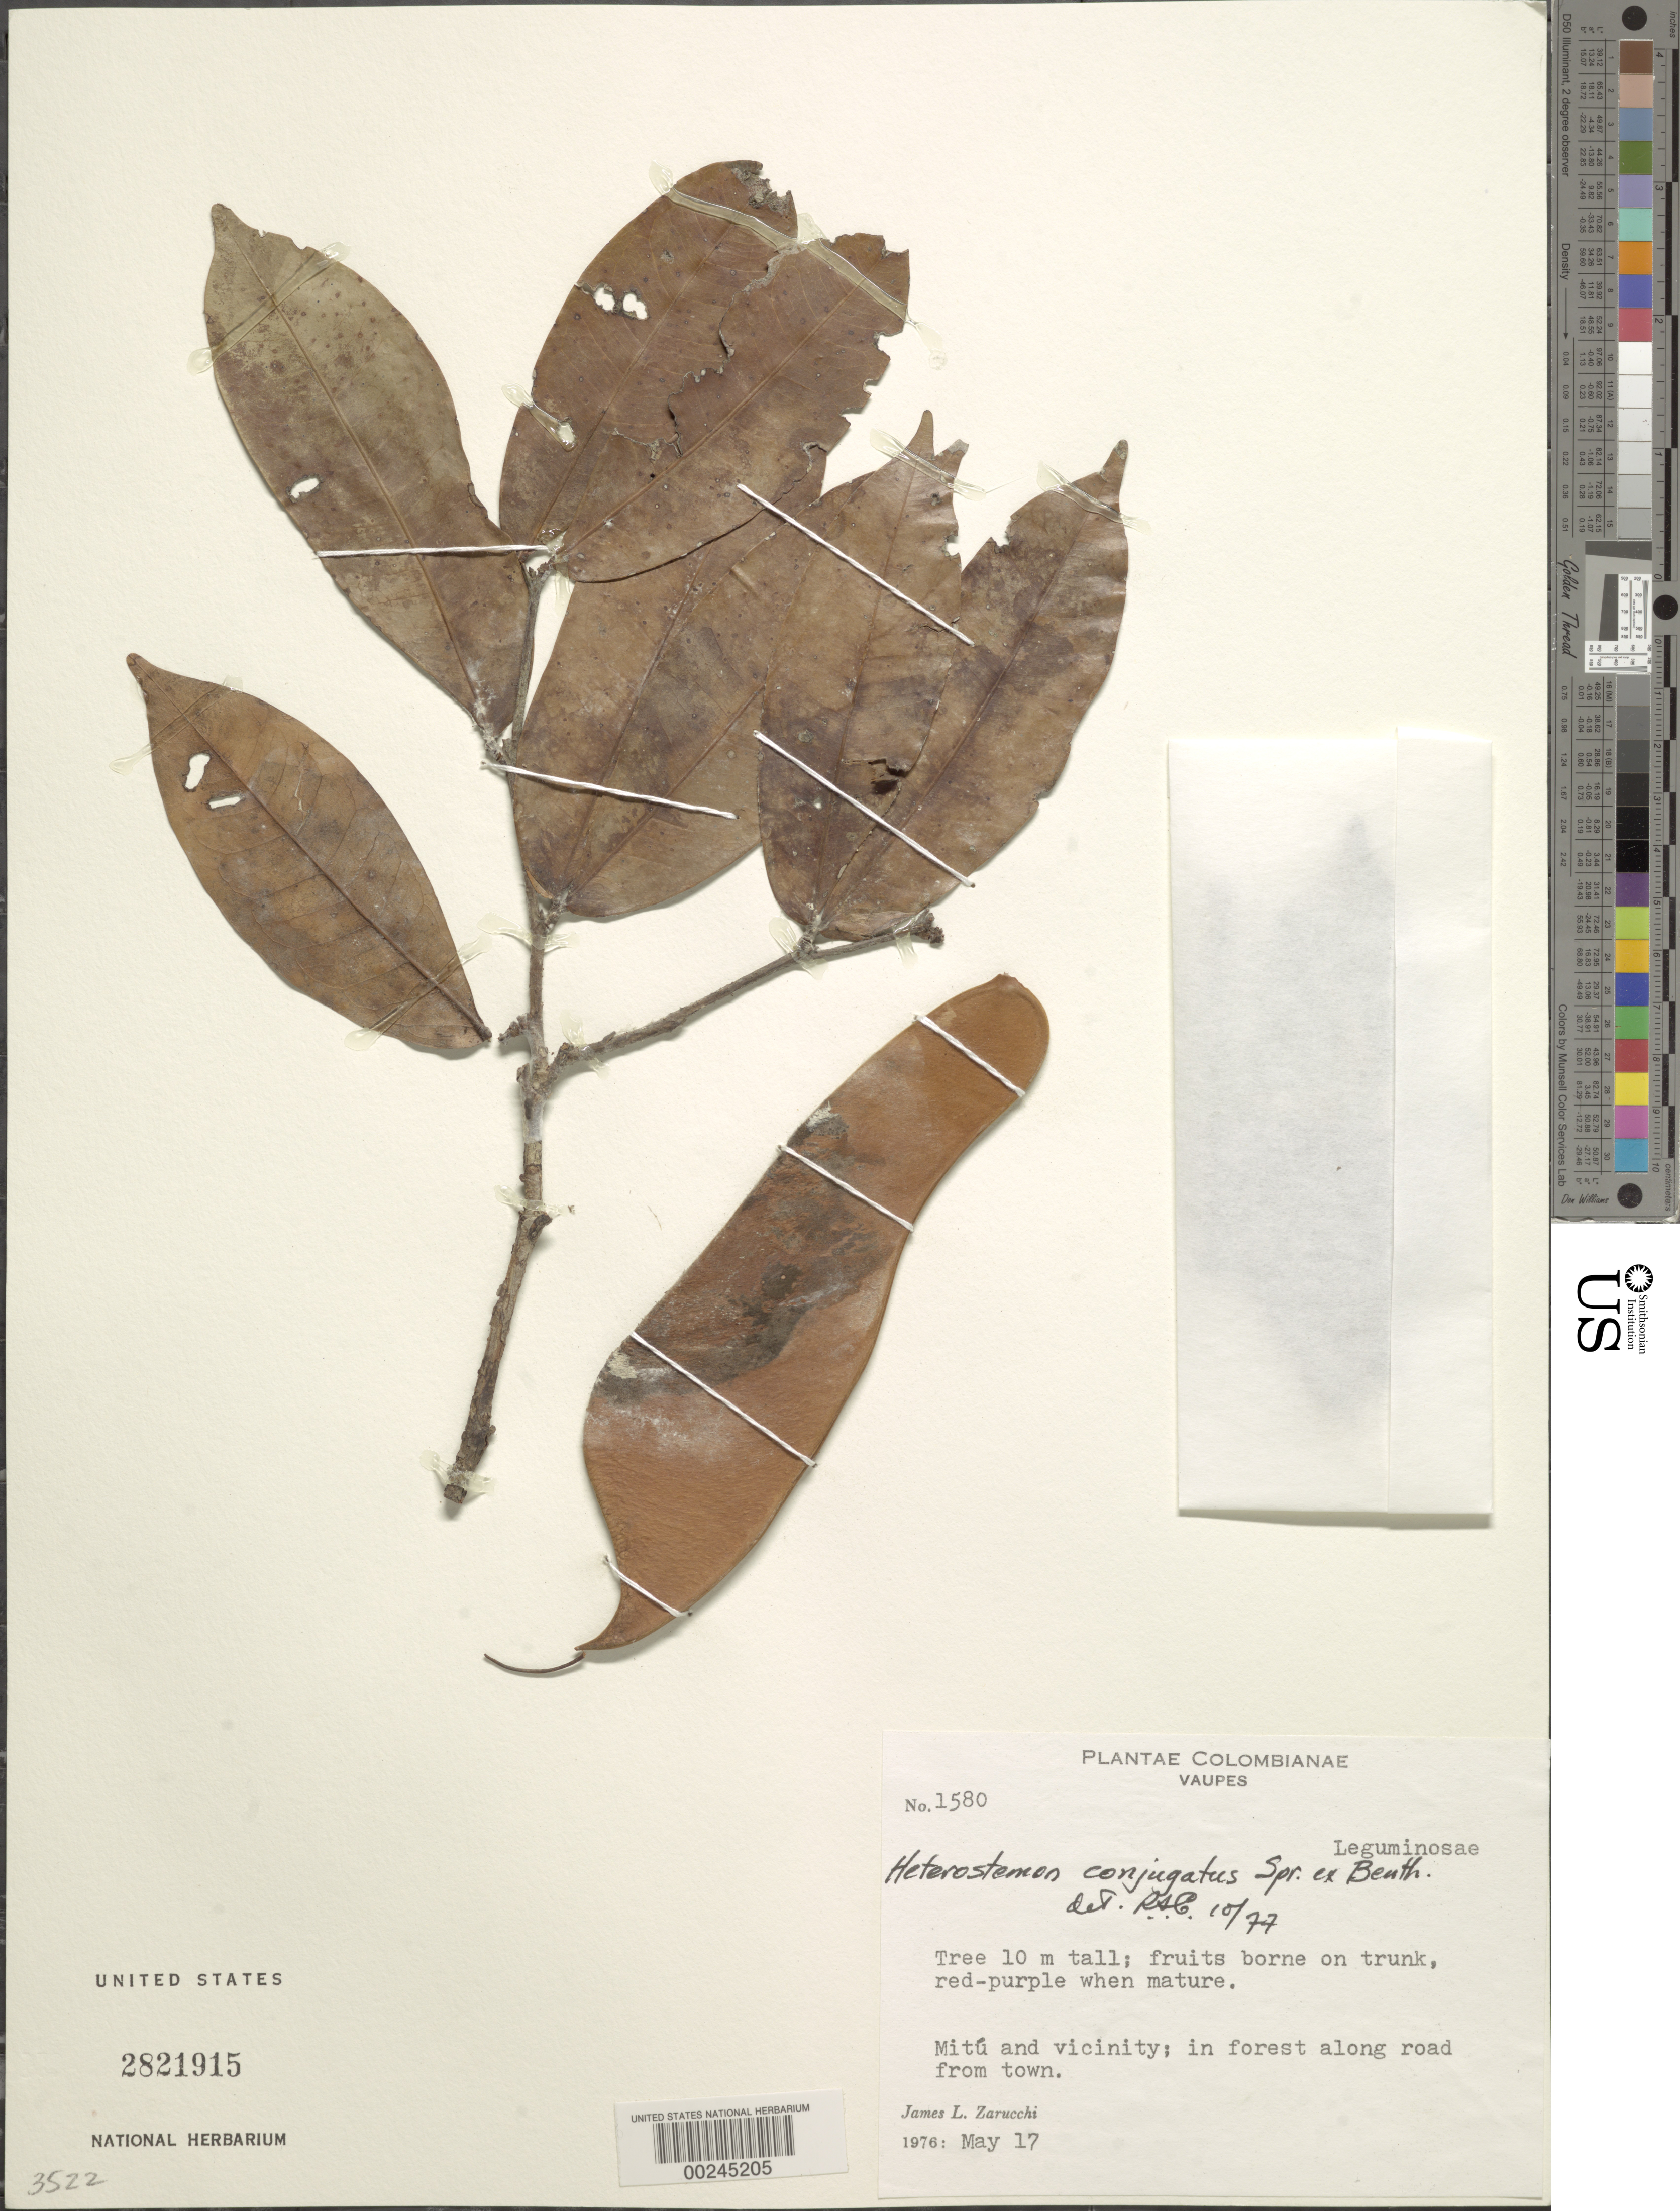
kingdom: Plantae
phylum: Tracheophyta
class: Magnoliopsida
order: Fabales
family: Fabaceae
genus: Heterostemon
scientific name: Heterostemon conjugatus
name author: Spruce ex Benth.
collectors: J. L. Zarucchi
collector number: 1580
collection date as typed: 17 May 1976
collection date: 1976-05-17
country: Colombia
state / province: Vaupés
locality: Mitu and vicinity; in forest along road from town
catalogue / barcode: US 2821915